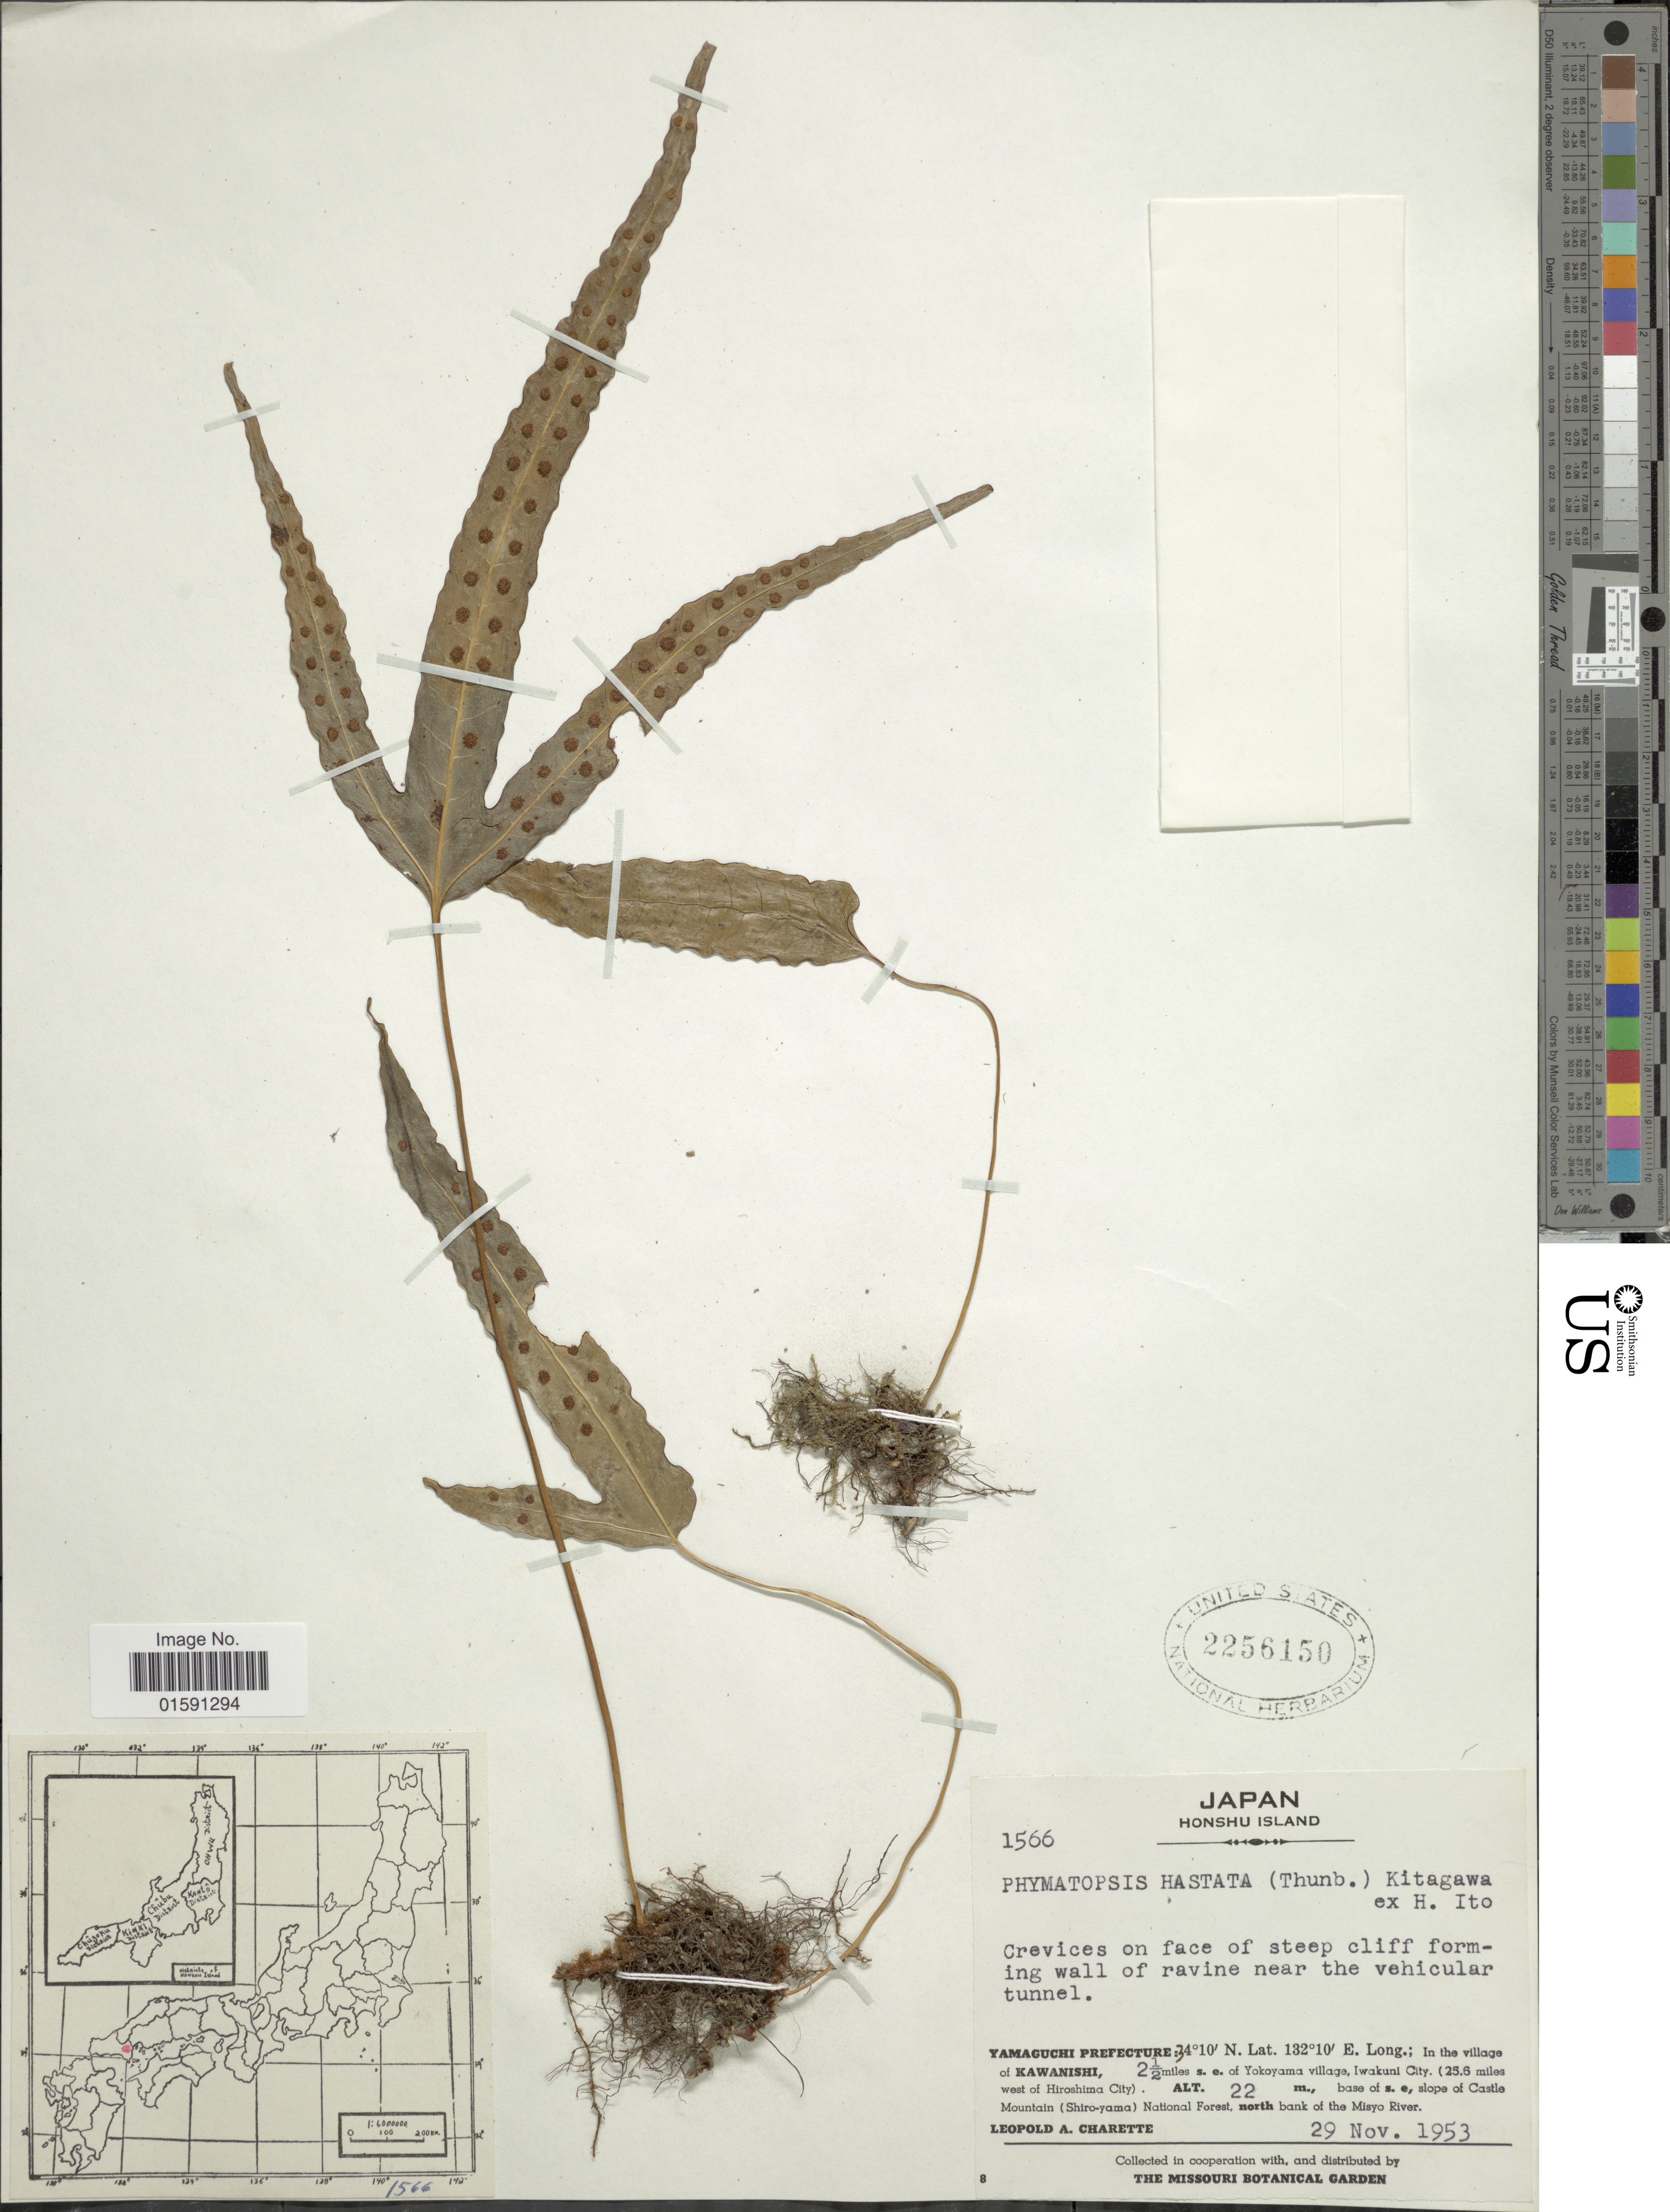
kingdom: Plantae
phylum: Tracheophyta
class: Polypodiopsida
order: Polypodiales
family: Polypodiaceae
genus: Selliguea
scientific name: Selliguea hastata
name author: (Thunb.) Fraser-Jenk.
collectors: L. A. Charette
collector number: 1566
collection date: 1953-11-29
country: Japan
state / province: Yamaguti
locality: Honshu Island. Yamaguchi Prefecture. In the village of Kawanishi, .5 miles s.e. of Yokoyama village, Iwakuni City, (25.6 miles west of Hiroshima City), base of s.e. slope of Castle Mountain (Shiro-yama) National Forest, north bank of the Misyo River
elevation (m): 22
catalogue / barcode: US 2256150